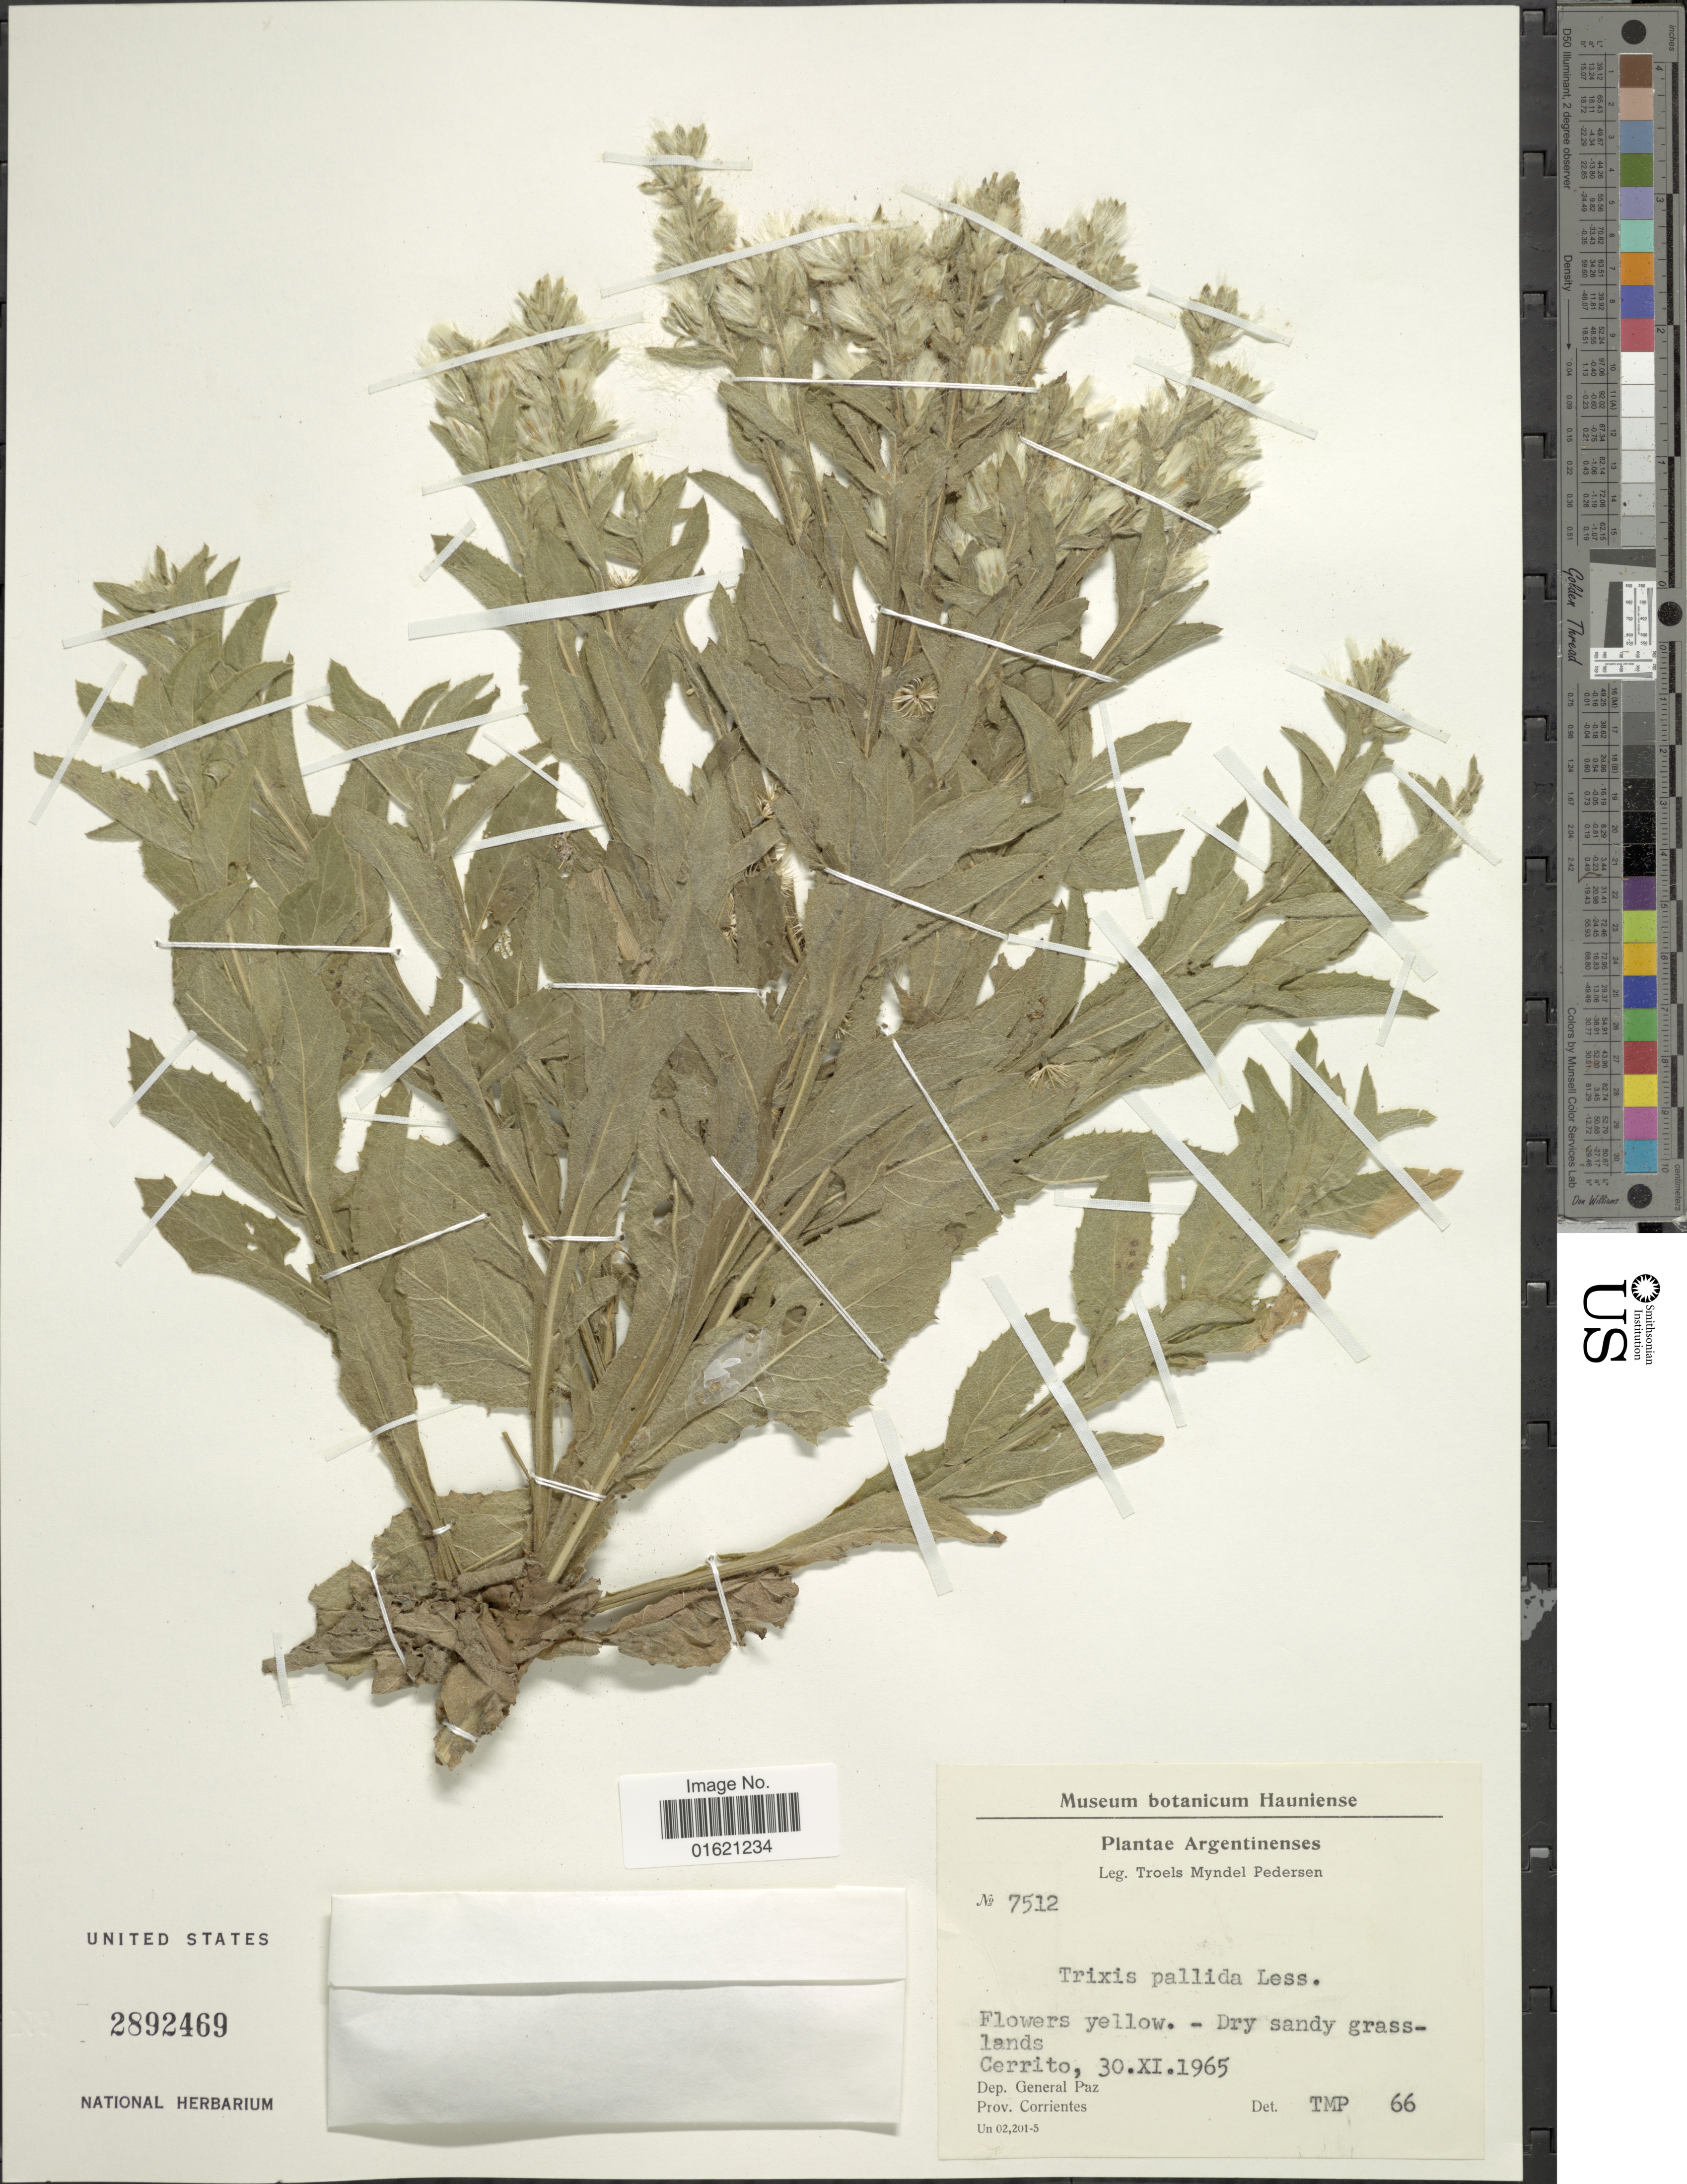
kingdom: Plantae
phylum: Tracheophyta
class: Magnoliopsida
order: Asterales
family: Asteraceae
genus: Trixis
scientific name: Trixis pallida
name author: Less.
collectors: T. Pederson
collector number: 7512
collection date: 1965-11-30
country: Argentina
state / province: Corrientes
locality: Dep, General Paz, Prov. Corrientes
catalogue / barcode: US 2892469